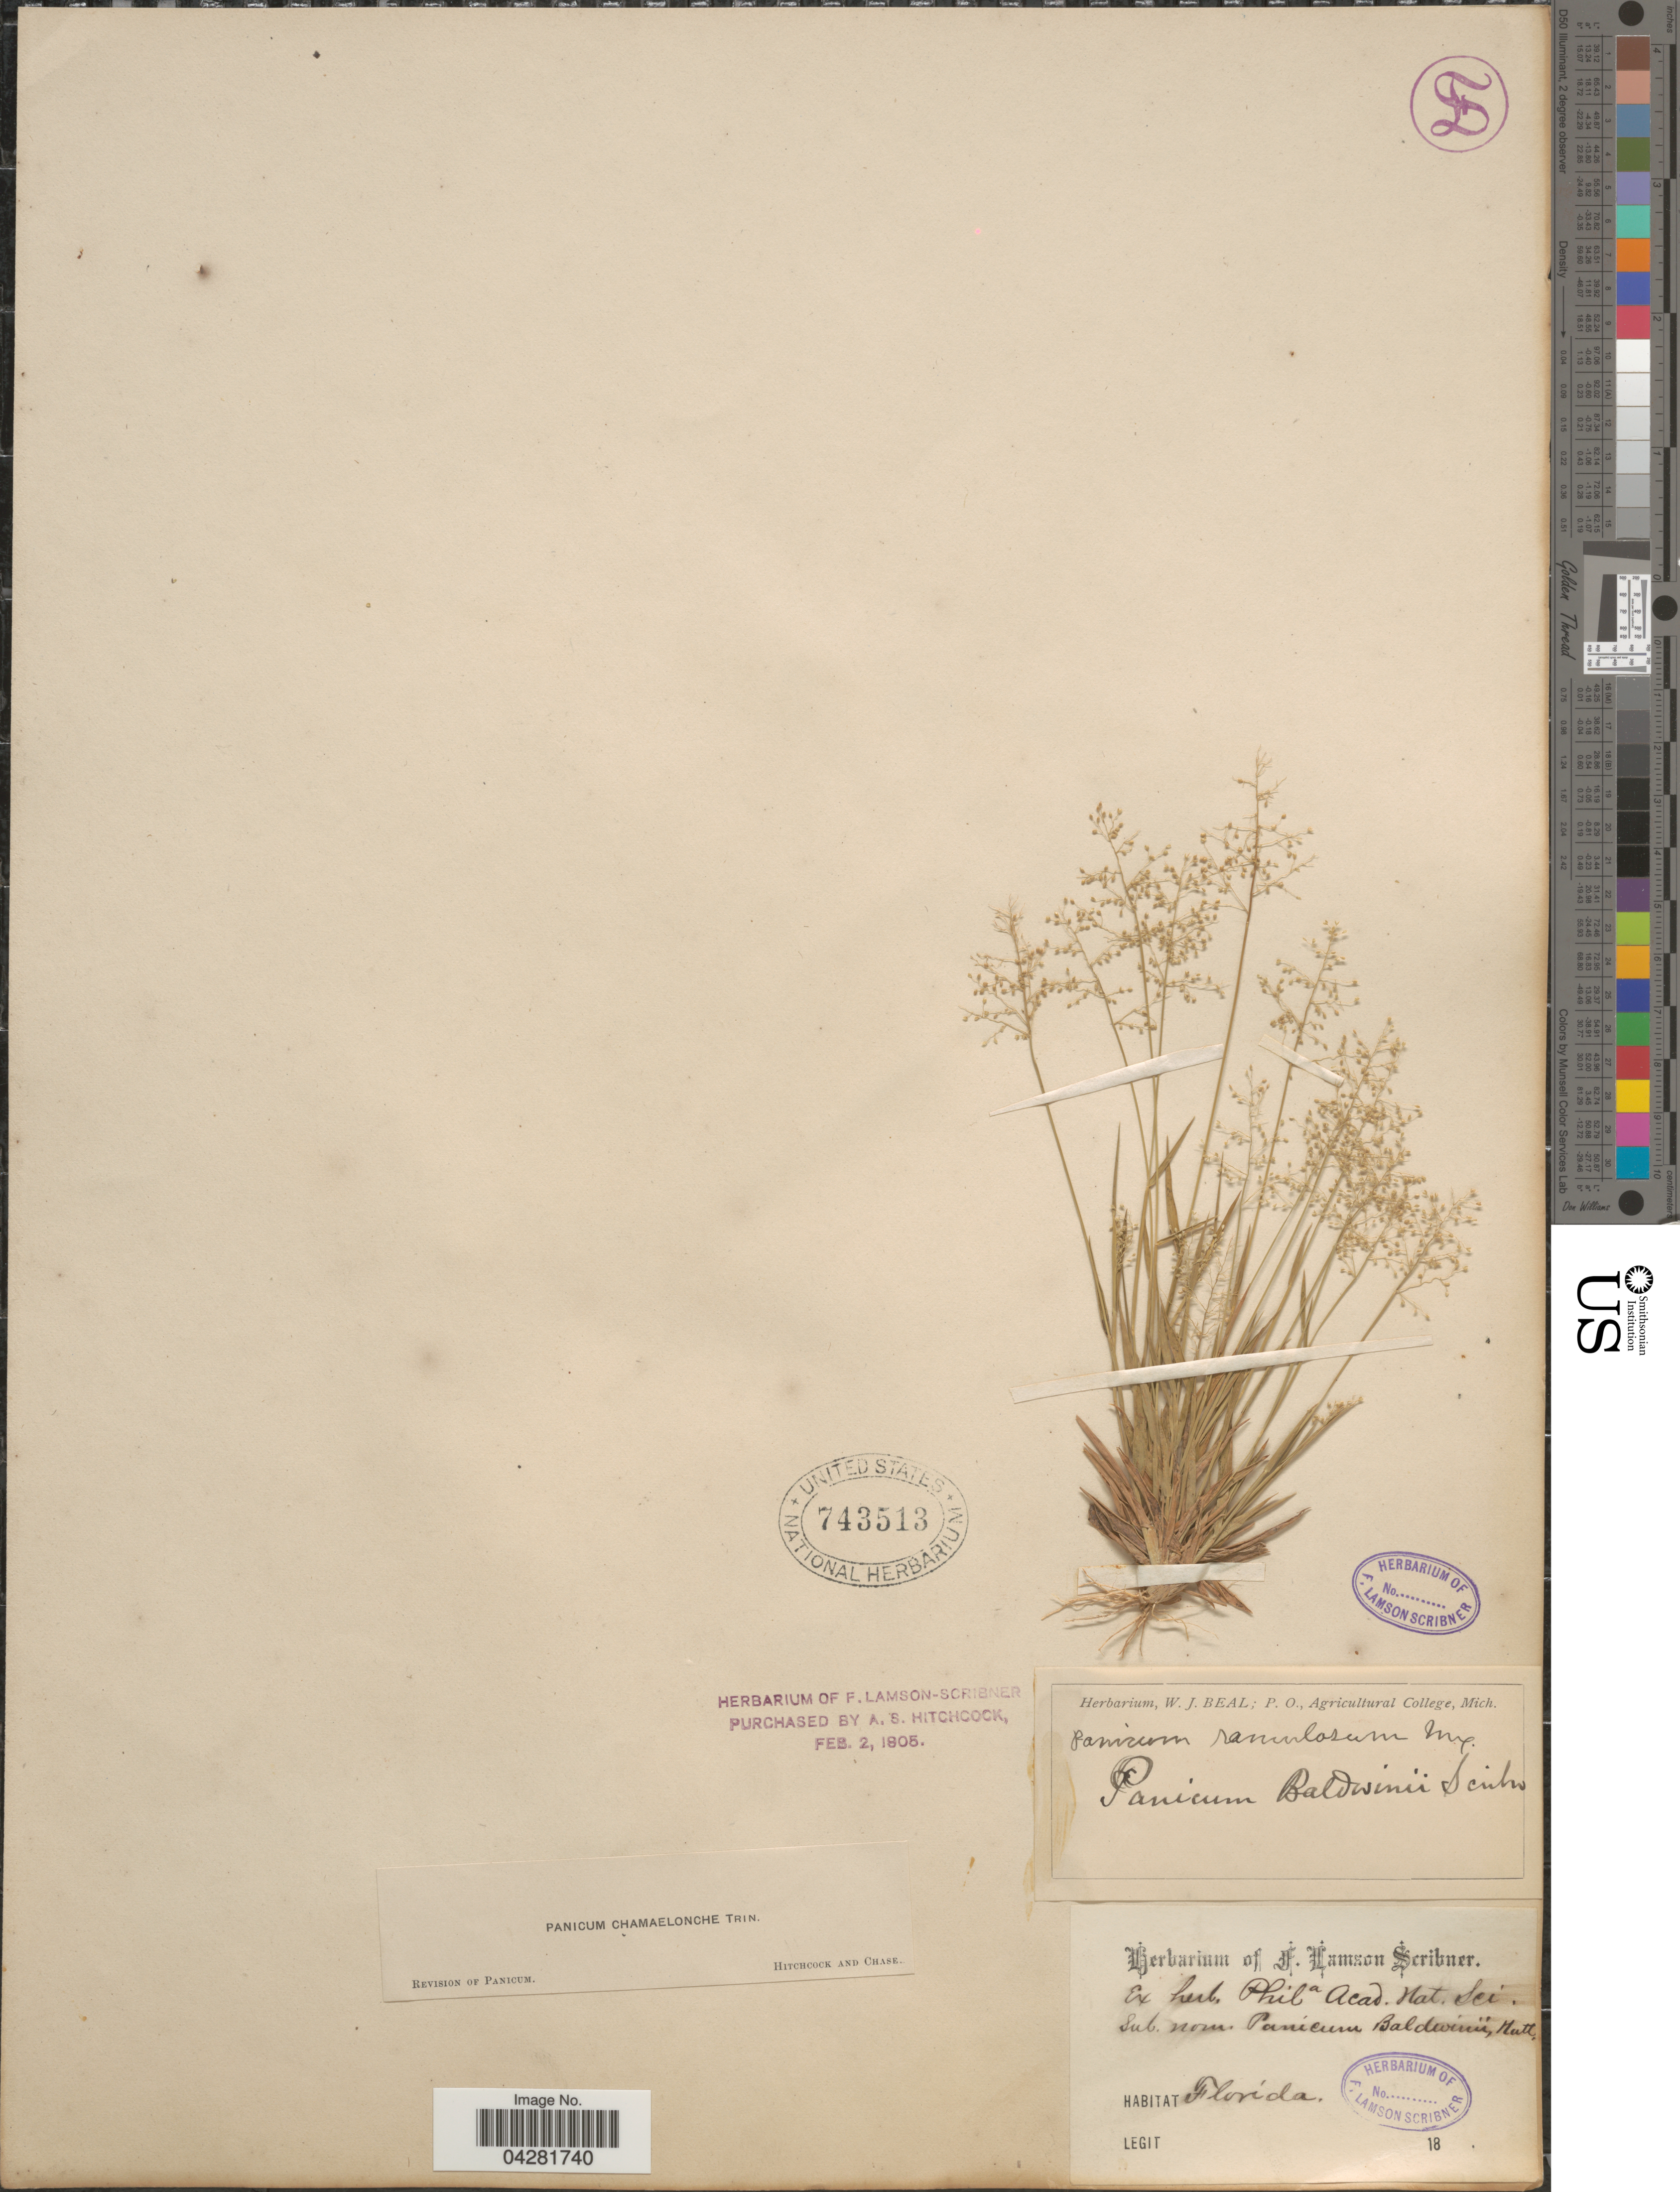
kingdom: Plantae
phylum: Tracheophyta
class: Liliopsida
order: Poales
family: Poaceae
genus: Dichanthelium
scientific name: Dichanthelium ensifolium var. ensifolium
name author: (Baldwin ex Elliot) Gould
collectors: ex herb. F. Lamson Scribner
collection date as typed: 18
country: United States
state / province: Florida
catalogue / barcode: US 743513